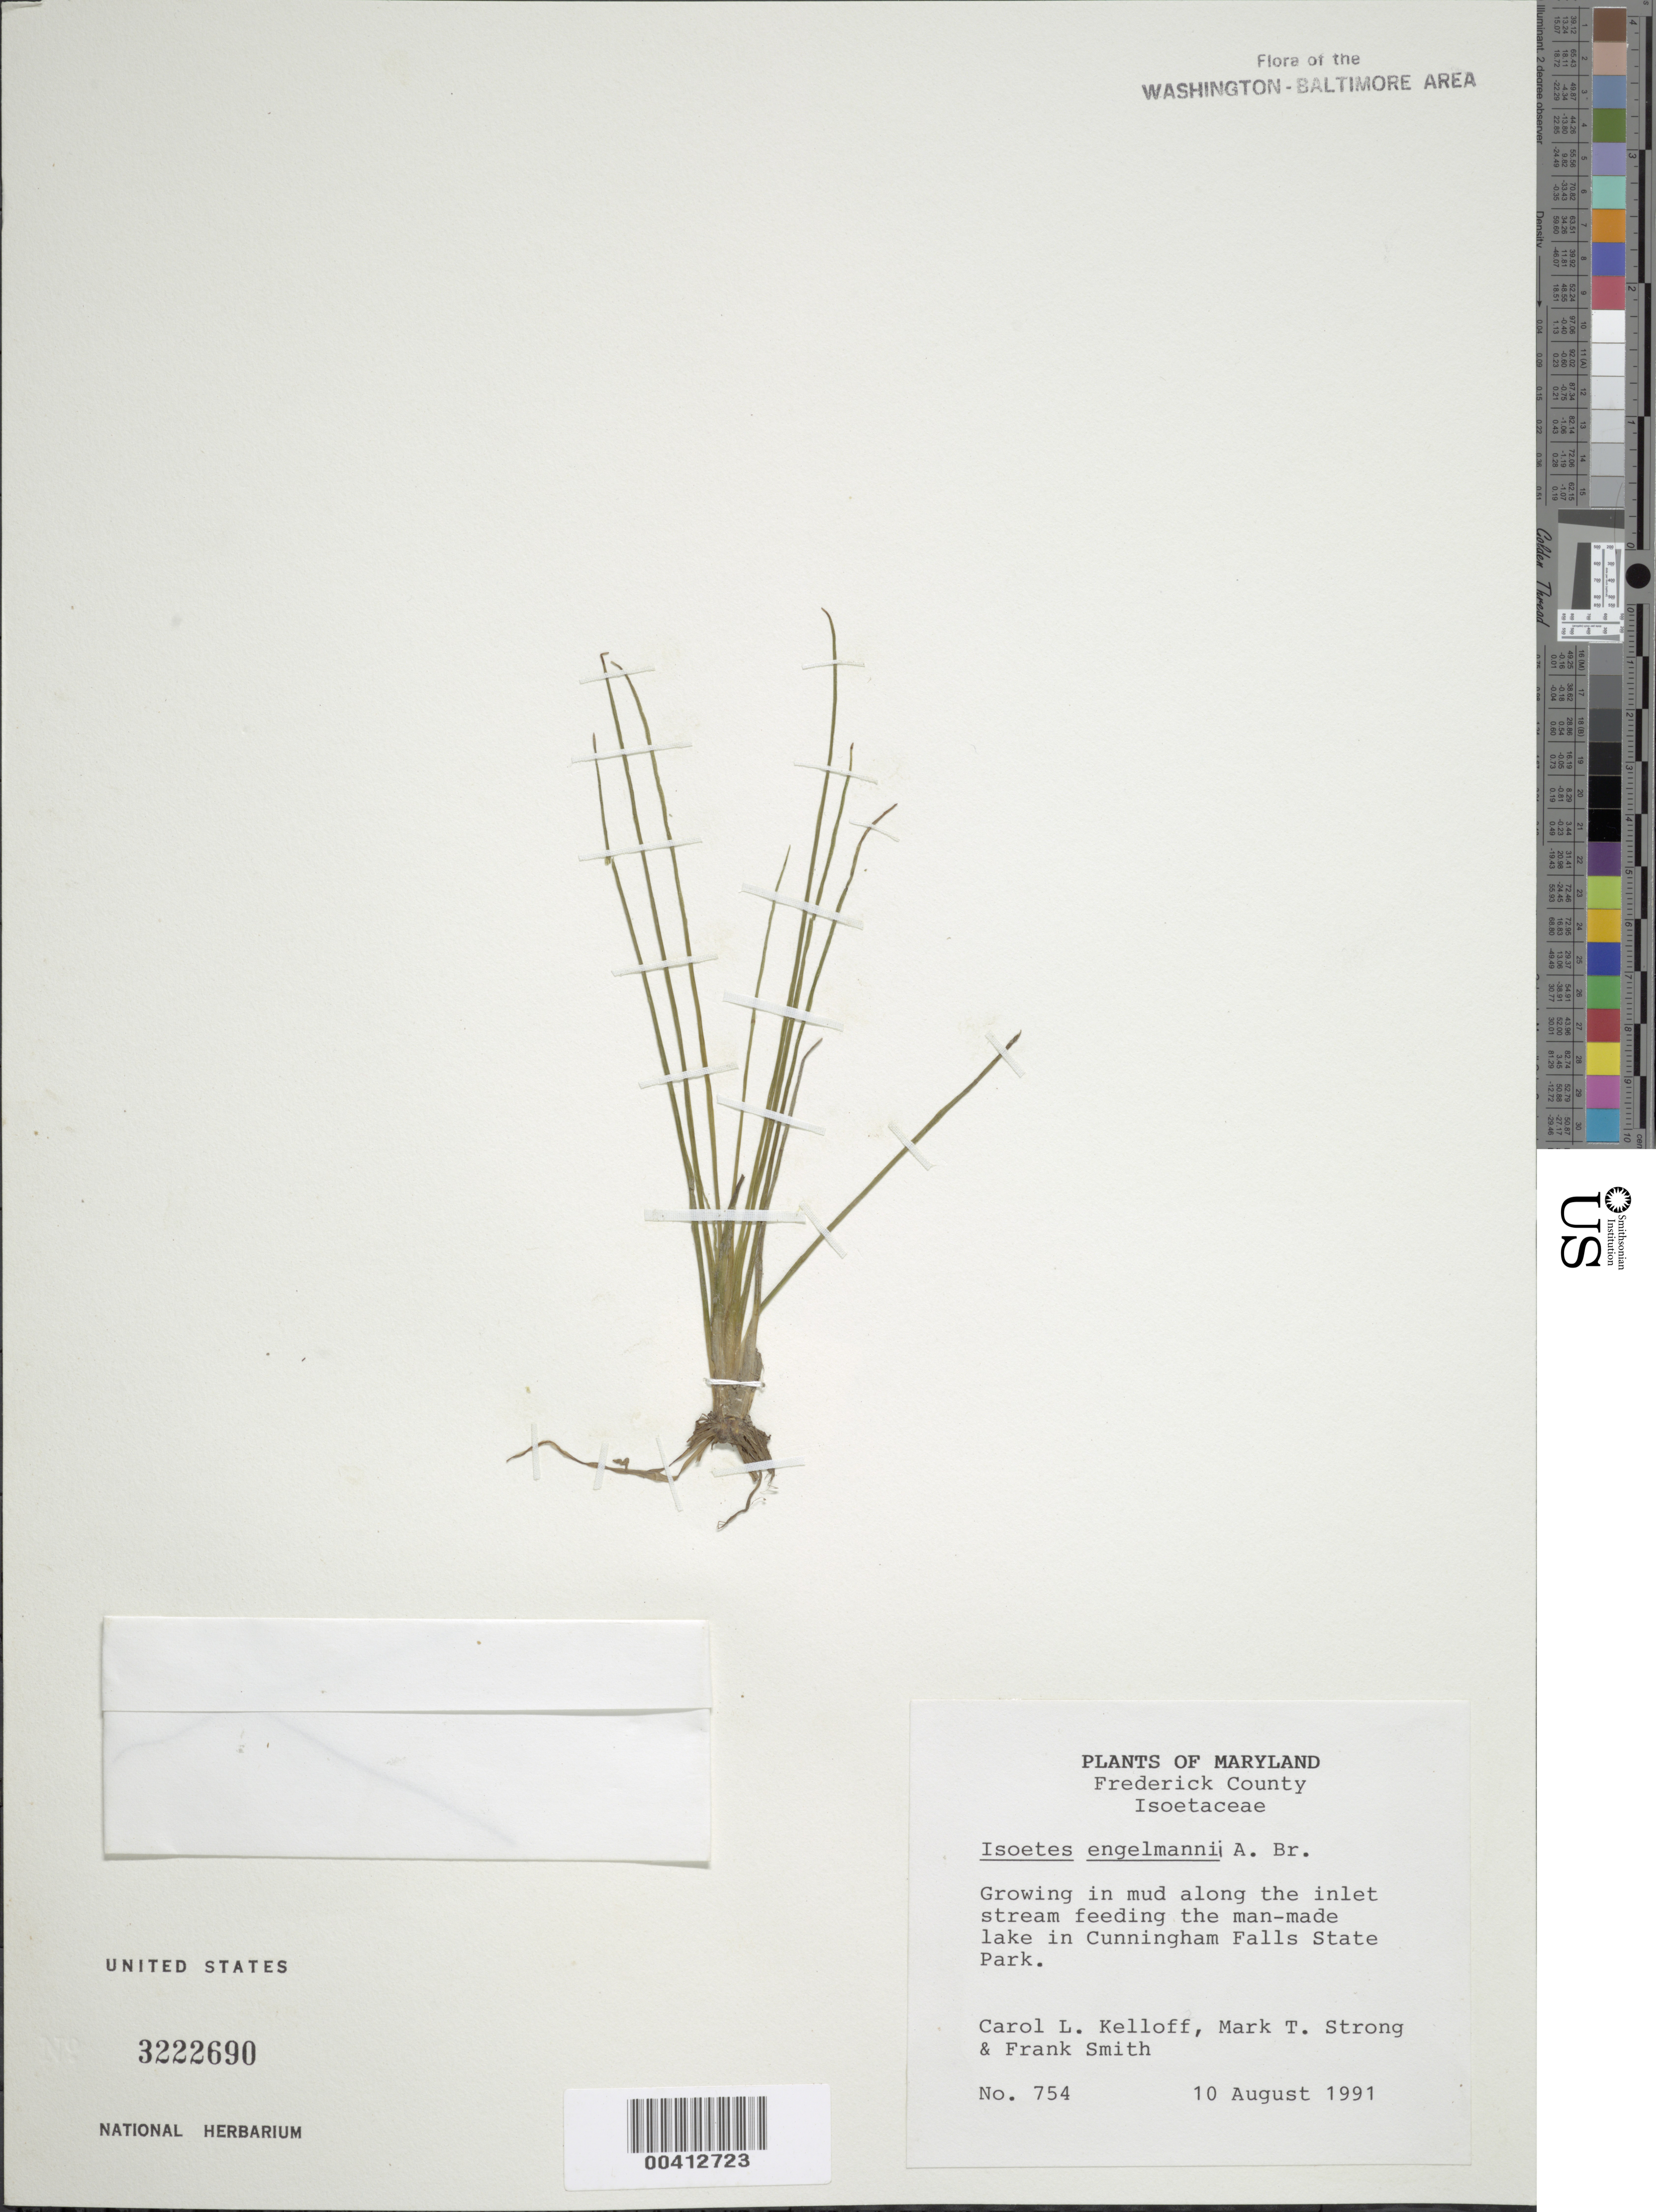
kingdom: Plantae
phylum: Tracheophyta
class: Lycopodiopsida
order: Isoetales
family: Isoetaceae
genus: Isoetes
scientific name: Isoetes engelmannii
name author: A. Braun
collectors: C. L. Kelloff & M. T. Strong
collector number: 754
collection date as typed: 10 Aug 1991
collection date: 1991-08-10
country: United States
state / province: Maryland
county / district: Frederick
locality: Cunningham Falls State Park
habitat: Stream inlet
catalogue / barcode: US 3222690